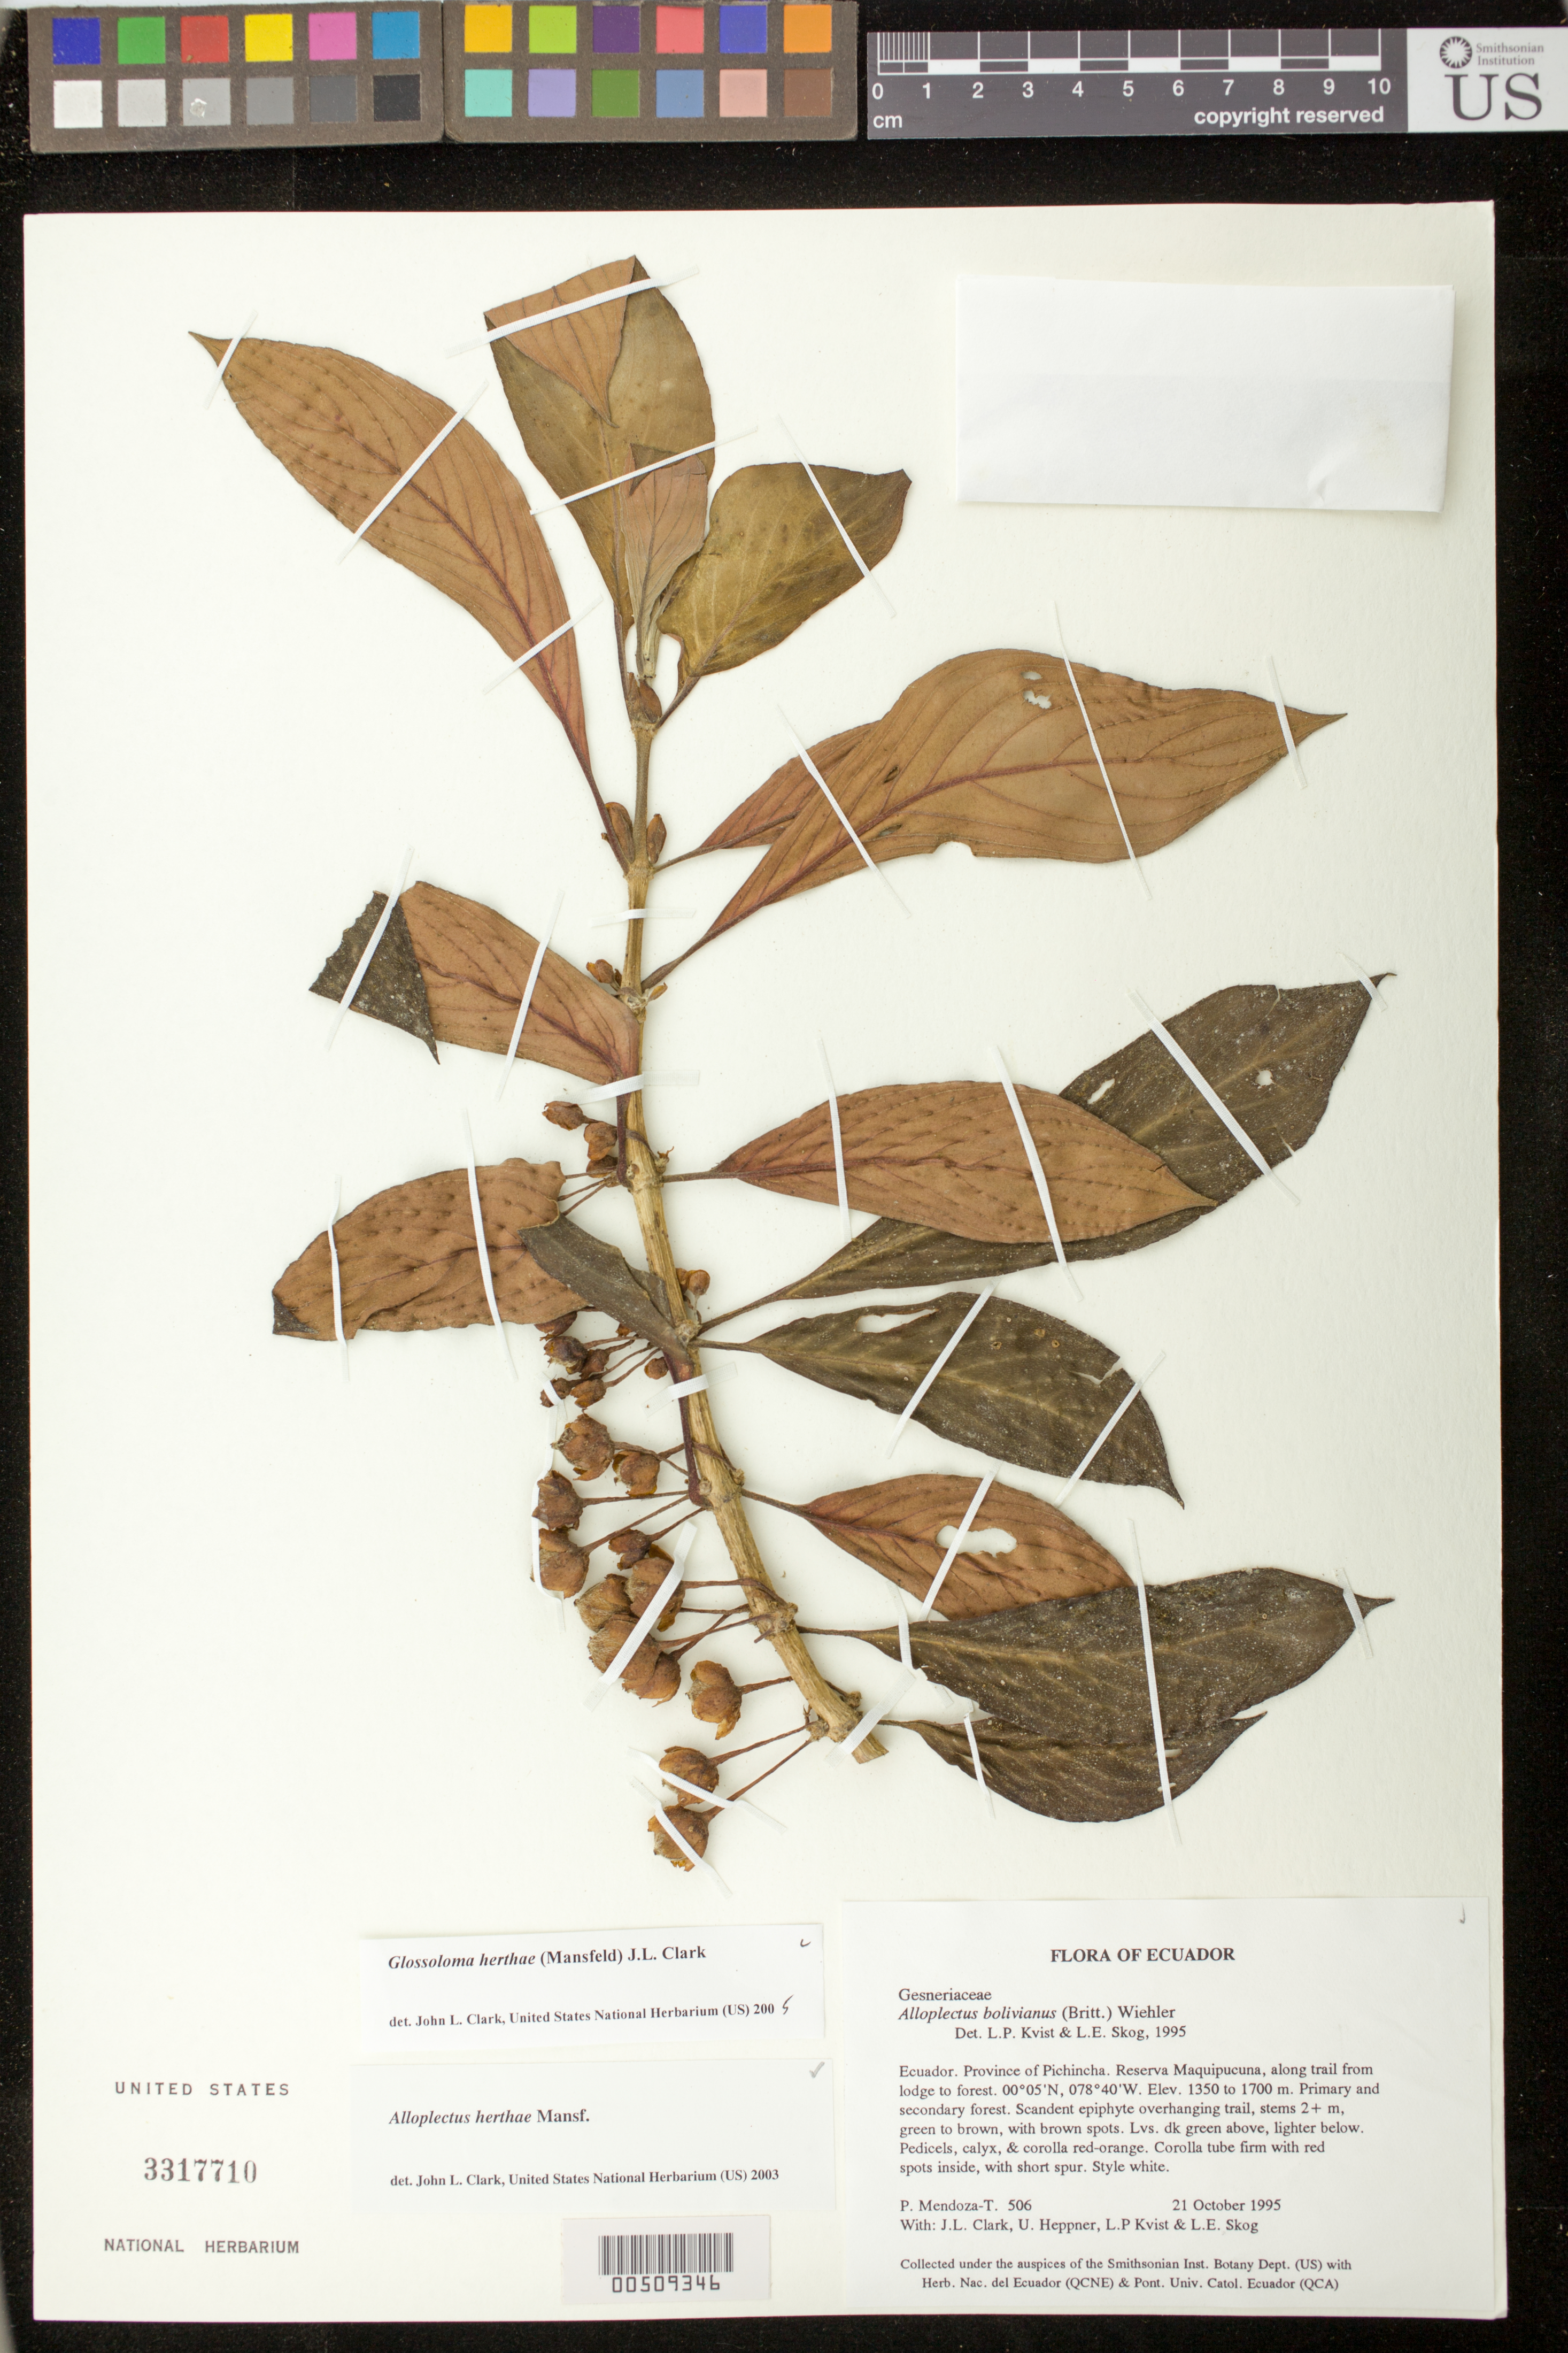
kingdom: Plantae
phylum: Tracheophyta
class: Magnoliopsida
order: Lamiales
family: Gesneriaceae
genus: Glossoloma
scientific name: Glossoloma herthae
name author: (Mansf.) J.L. Clark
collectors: P. Mendoza-T., J. L. Clark, U. Heppner, L. P. Kvist & L. E. Skog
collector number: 506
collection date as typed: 21 Oct 1995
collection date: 1995-10-21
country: Ecuador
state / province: Pichincha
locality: Reserva Maquipucuna, along trail from lodge to forest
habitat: Primary and secondary forest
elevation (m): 1350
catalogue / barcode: US 3317710